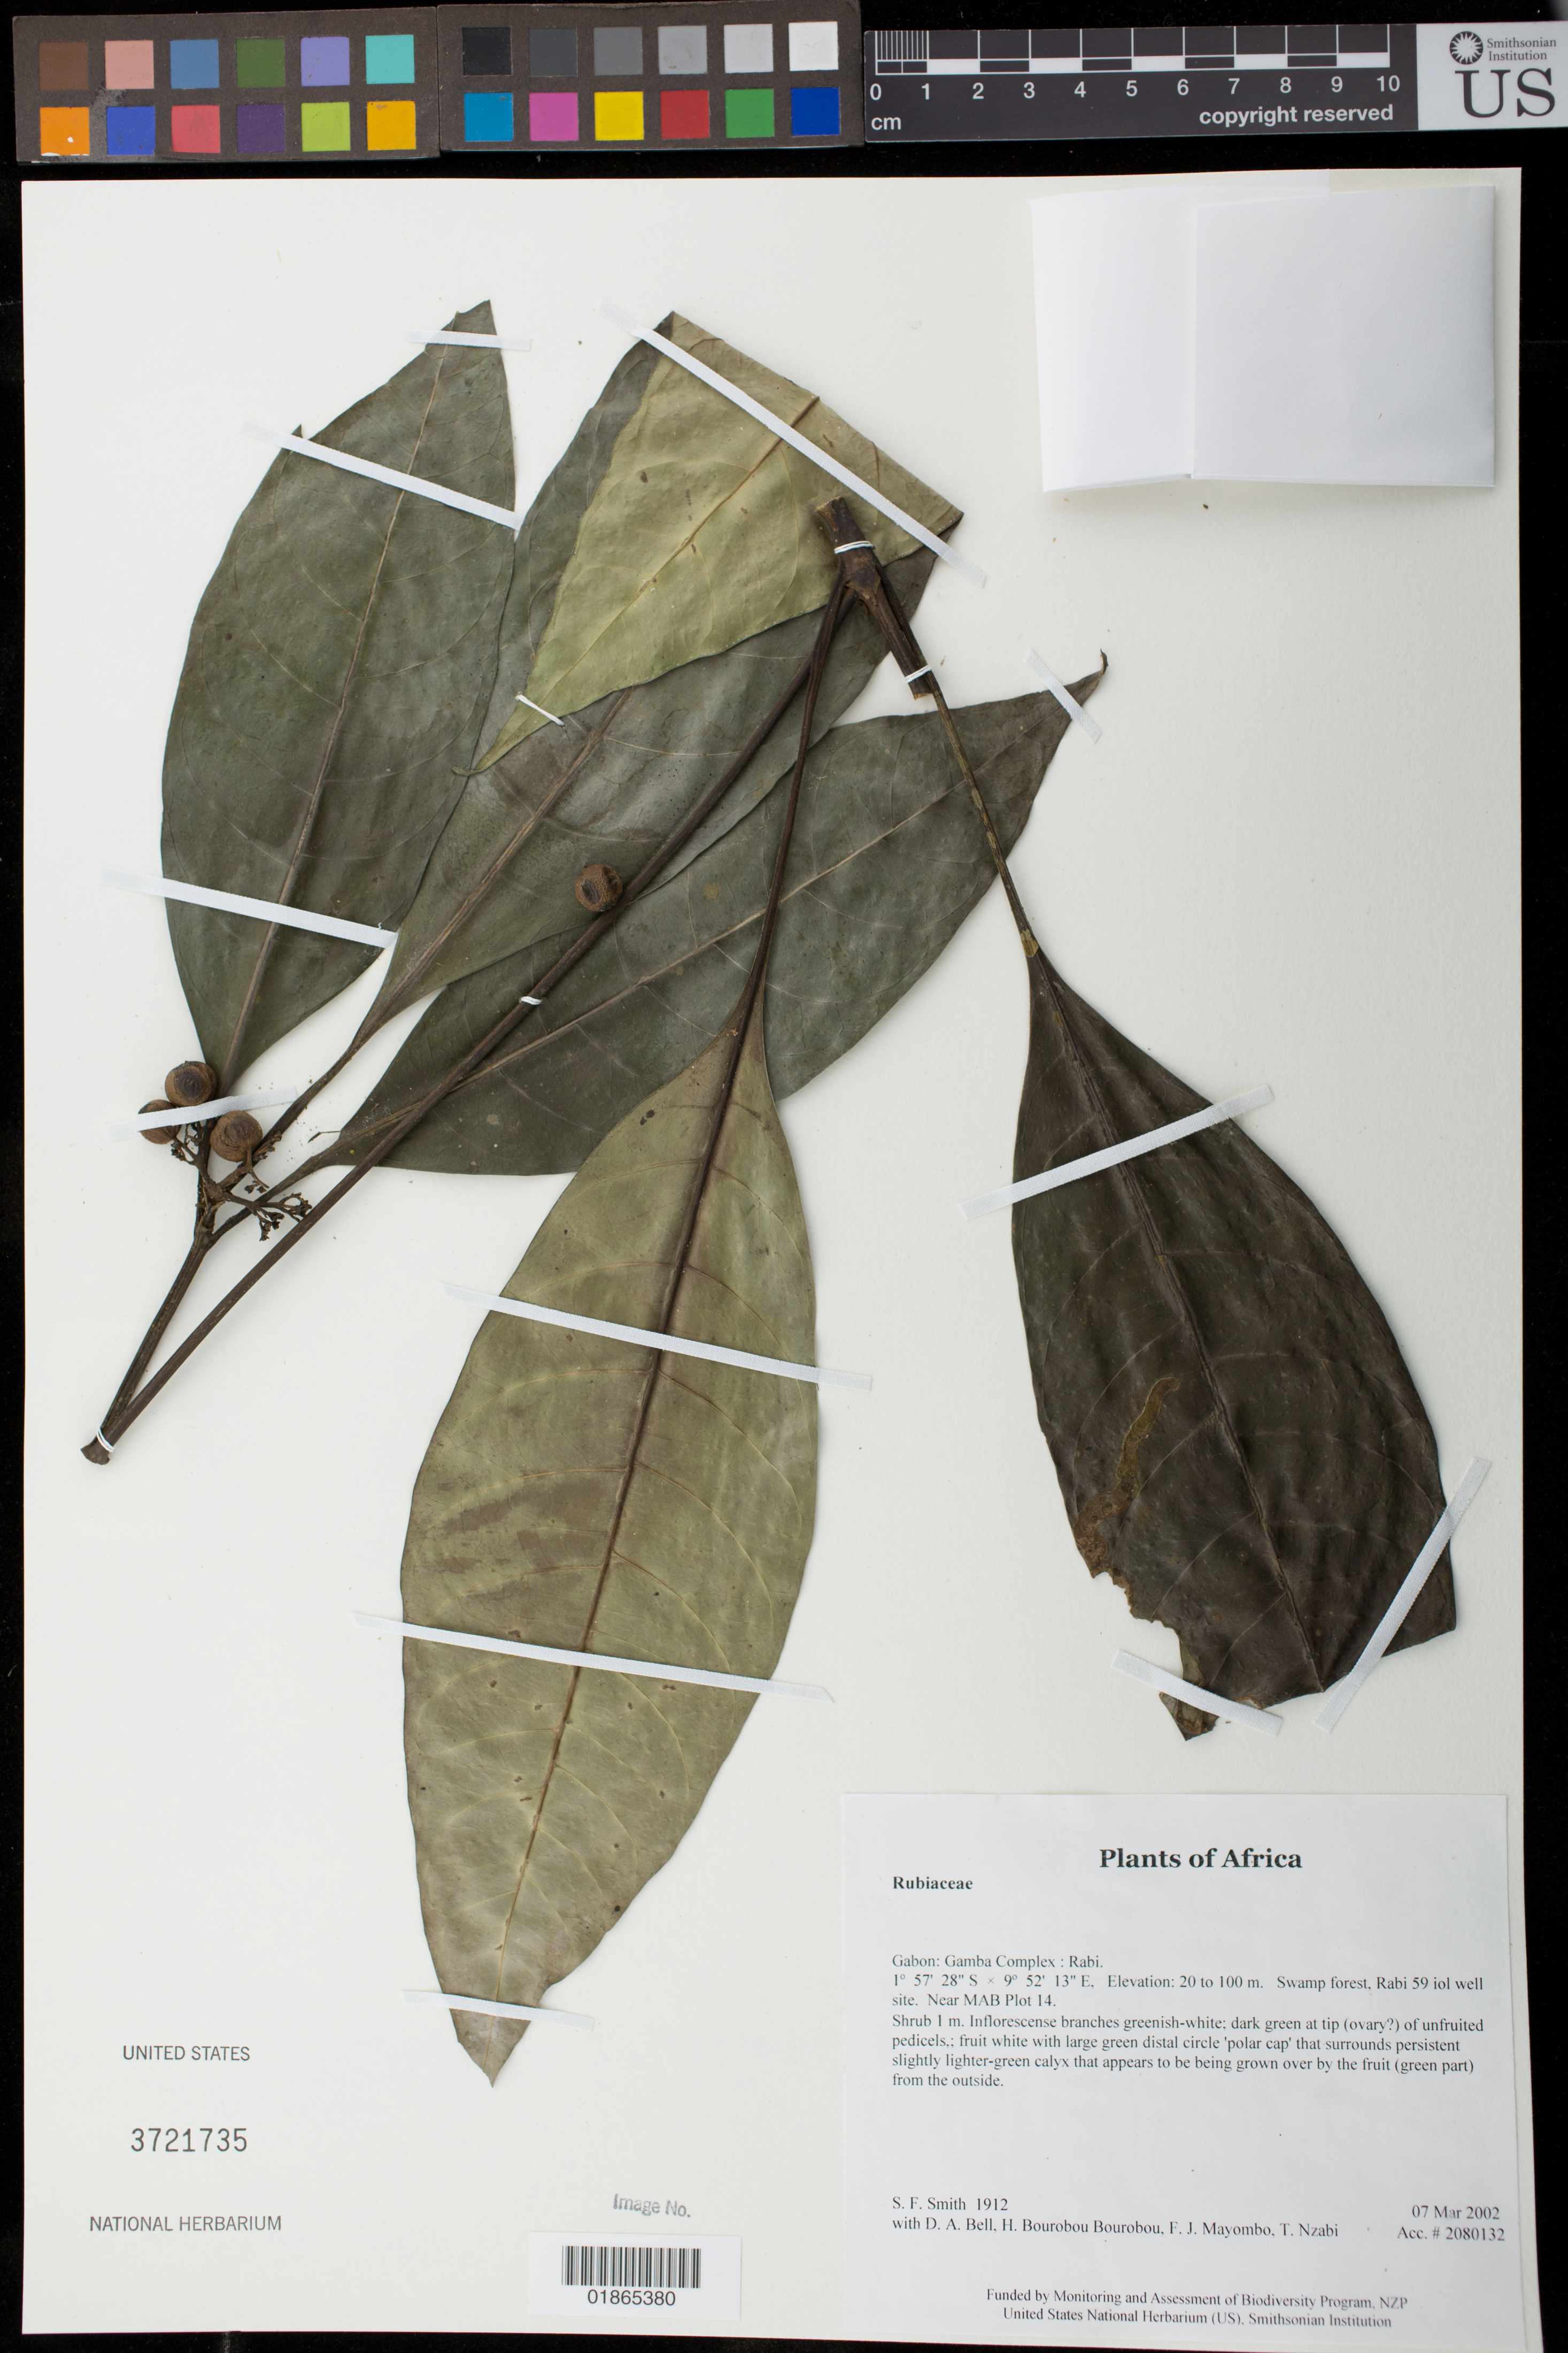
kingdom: Plantae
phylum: Tracheophyta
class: Magnoliopsida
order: Gentianales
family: Rubiaceae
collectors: S.F. Smith, D. A. Bell, H. Bourobou Bourobou & F. J. Mayombo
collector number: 1912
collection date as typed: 07 Mar 2002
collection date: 2002-03-07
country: Gabon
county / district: Gamba Complex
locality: Rabi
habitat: Swamp forest, Rabi 59 iol well site. Near MAB Plot 14.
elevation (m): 20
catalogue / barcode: US 3721735